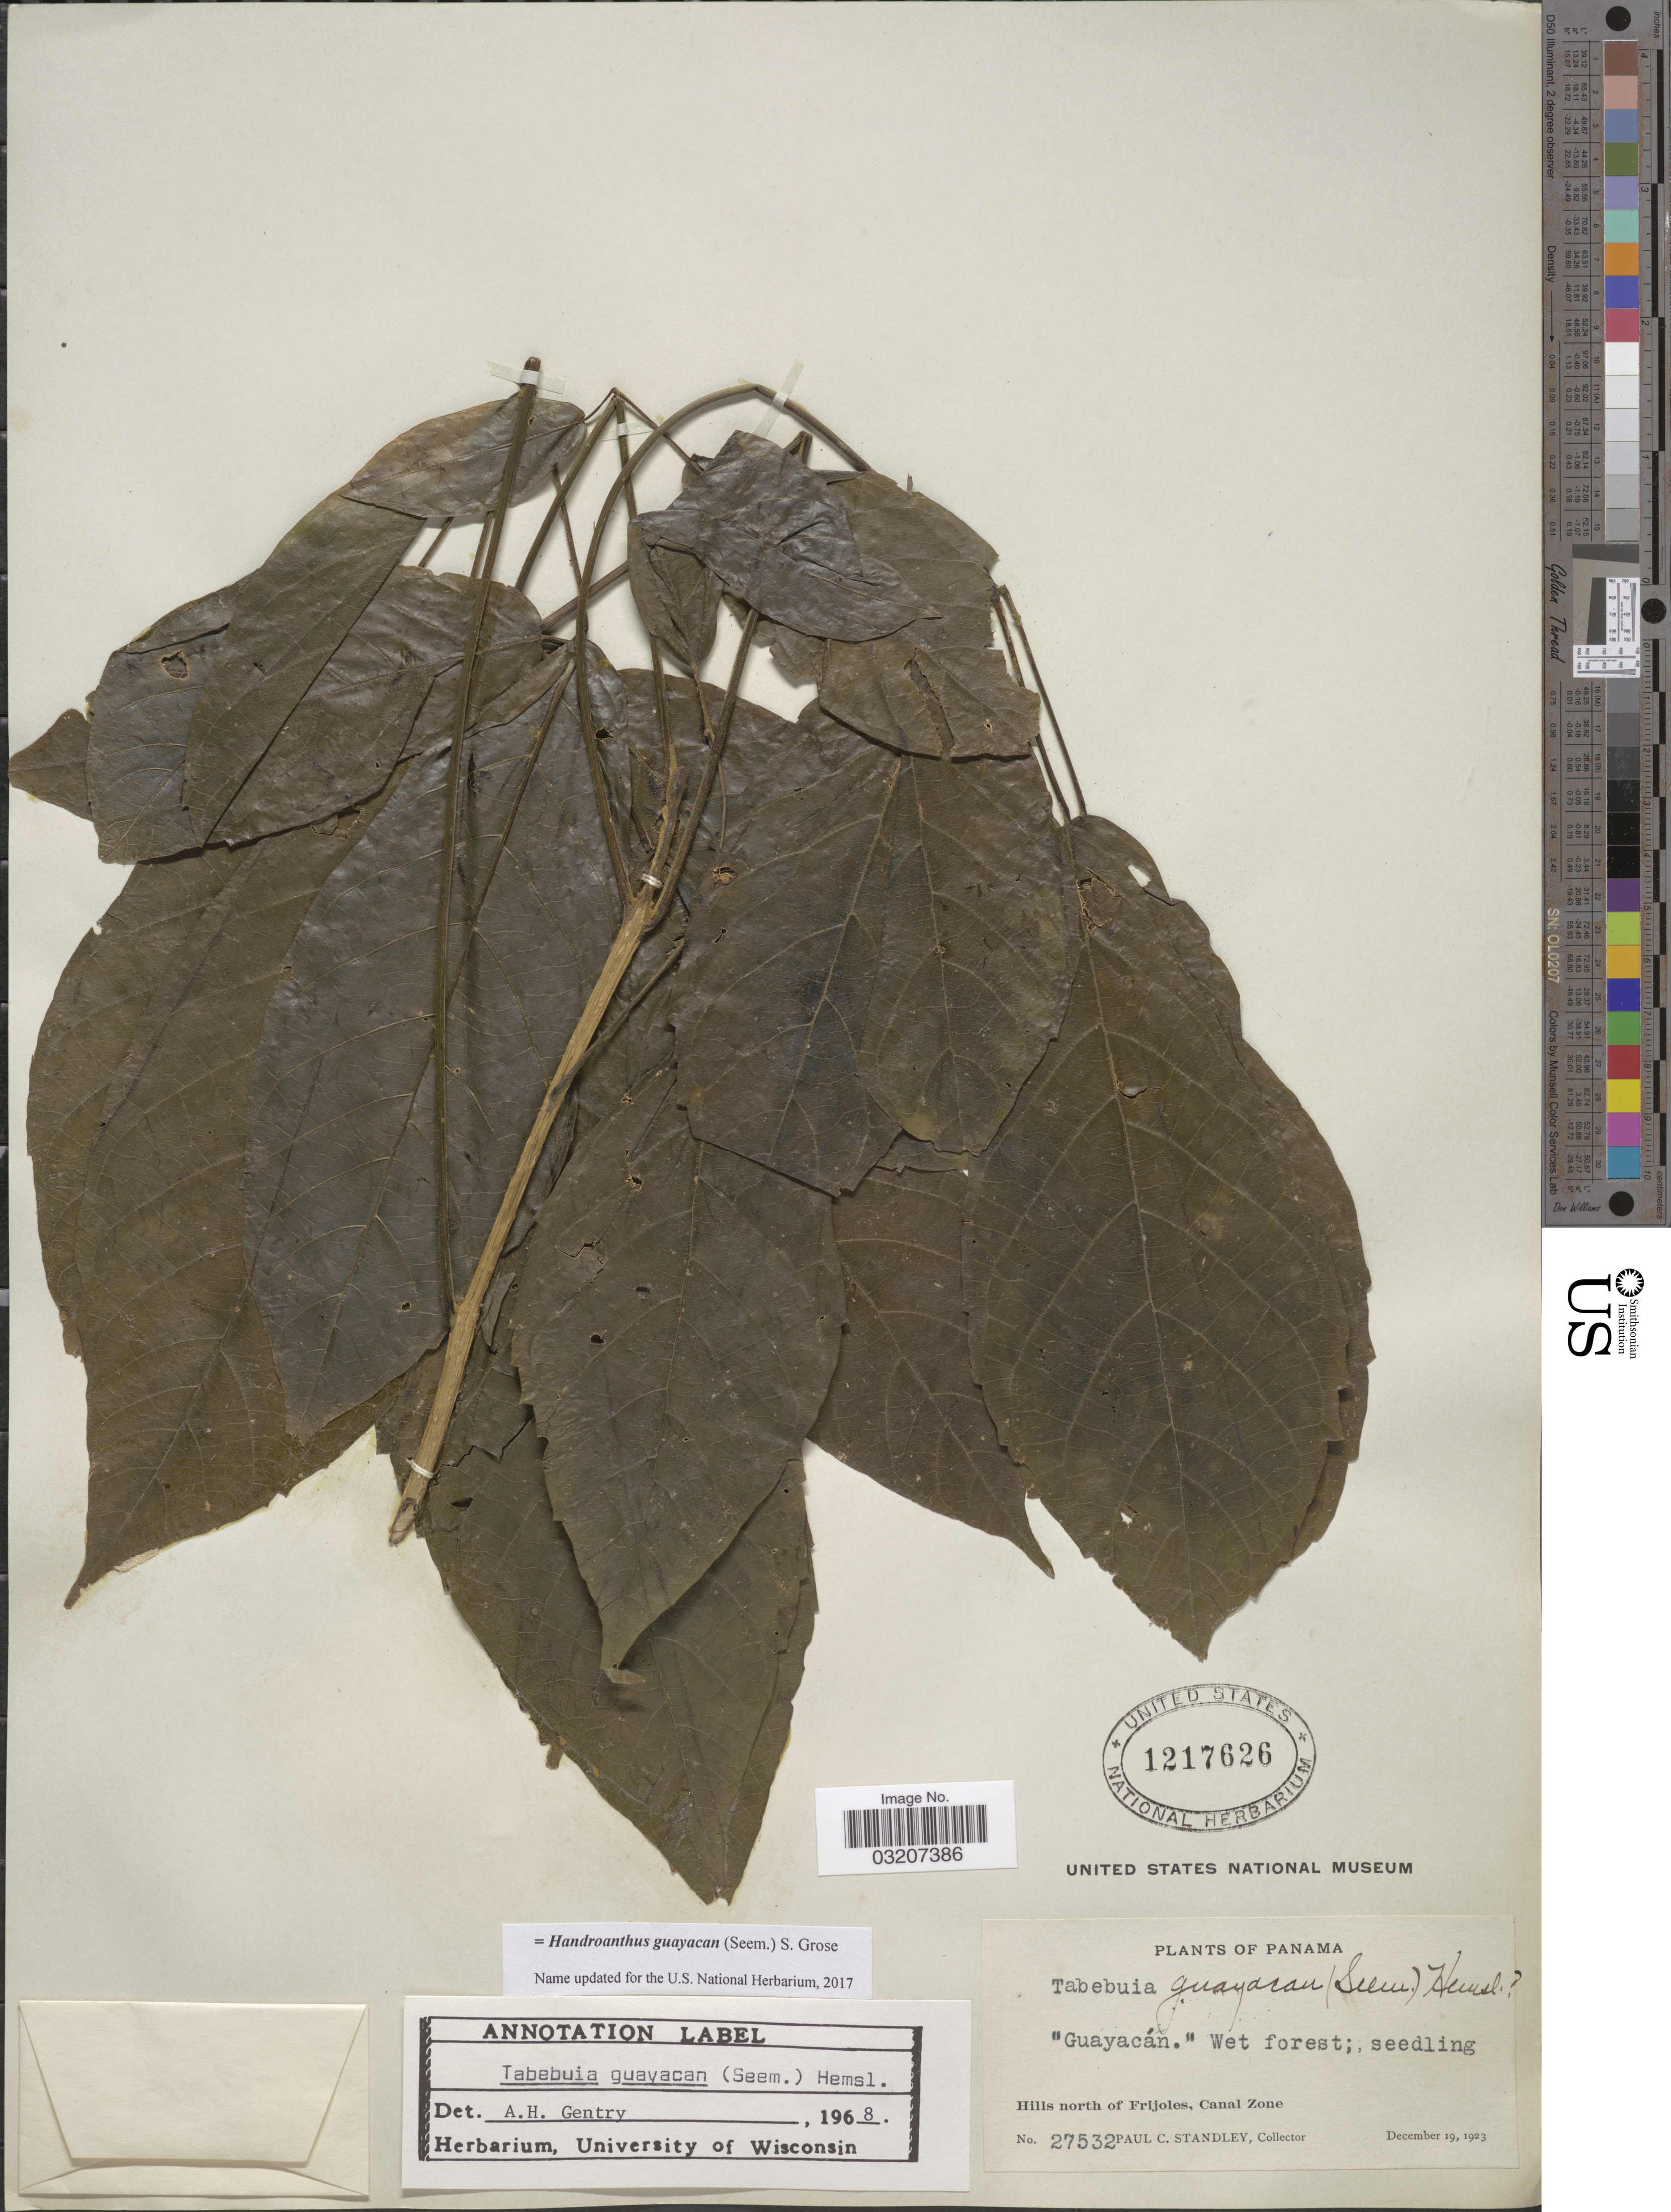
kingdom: Plantae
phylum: Tracheophyta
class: Magnoliopsida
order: Lamiales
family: Bignoniaceae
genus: Handroanthus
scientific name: Handroanthus guayacan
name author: (Seem.) S.O. Grose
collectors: P. C. Standley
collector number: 27532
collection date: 1923-12-19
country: Panama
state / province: Colón / Panamá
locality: Hills north of Frijoles, Canal Zone.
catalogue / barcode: US 1217626